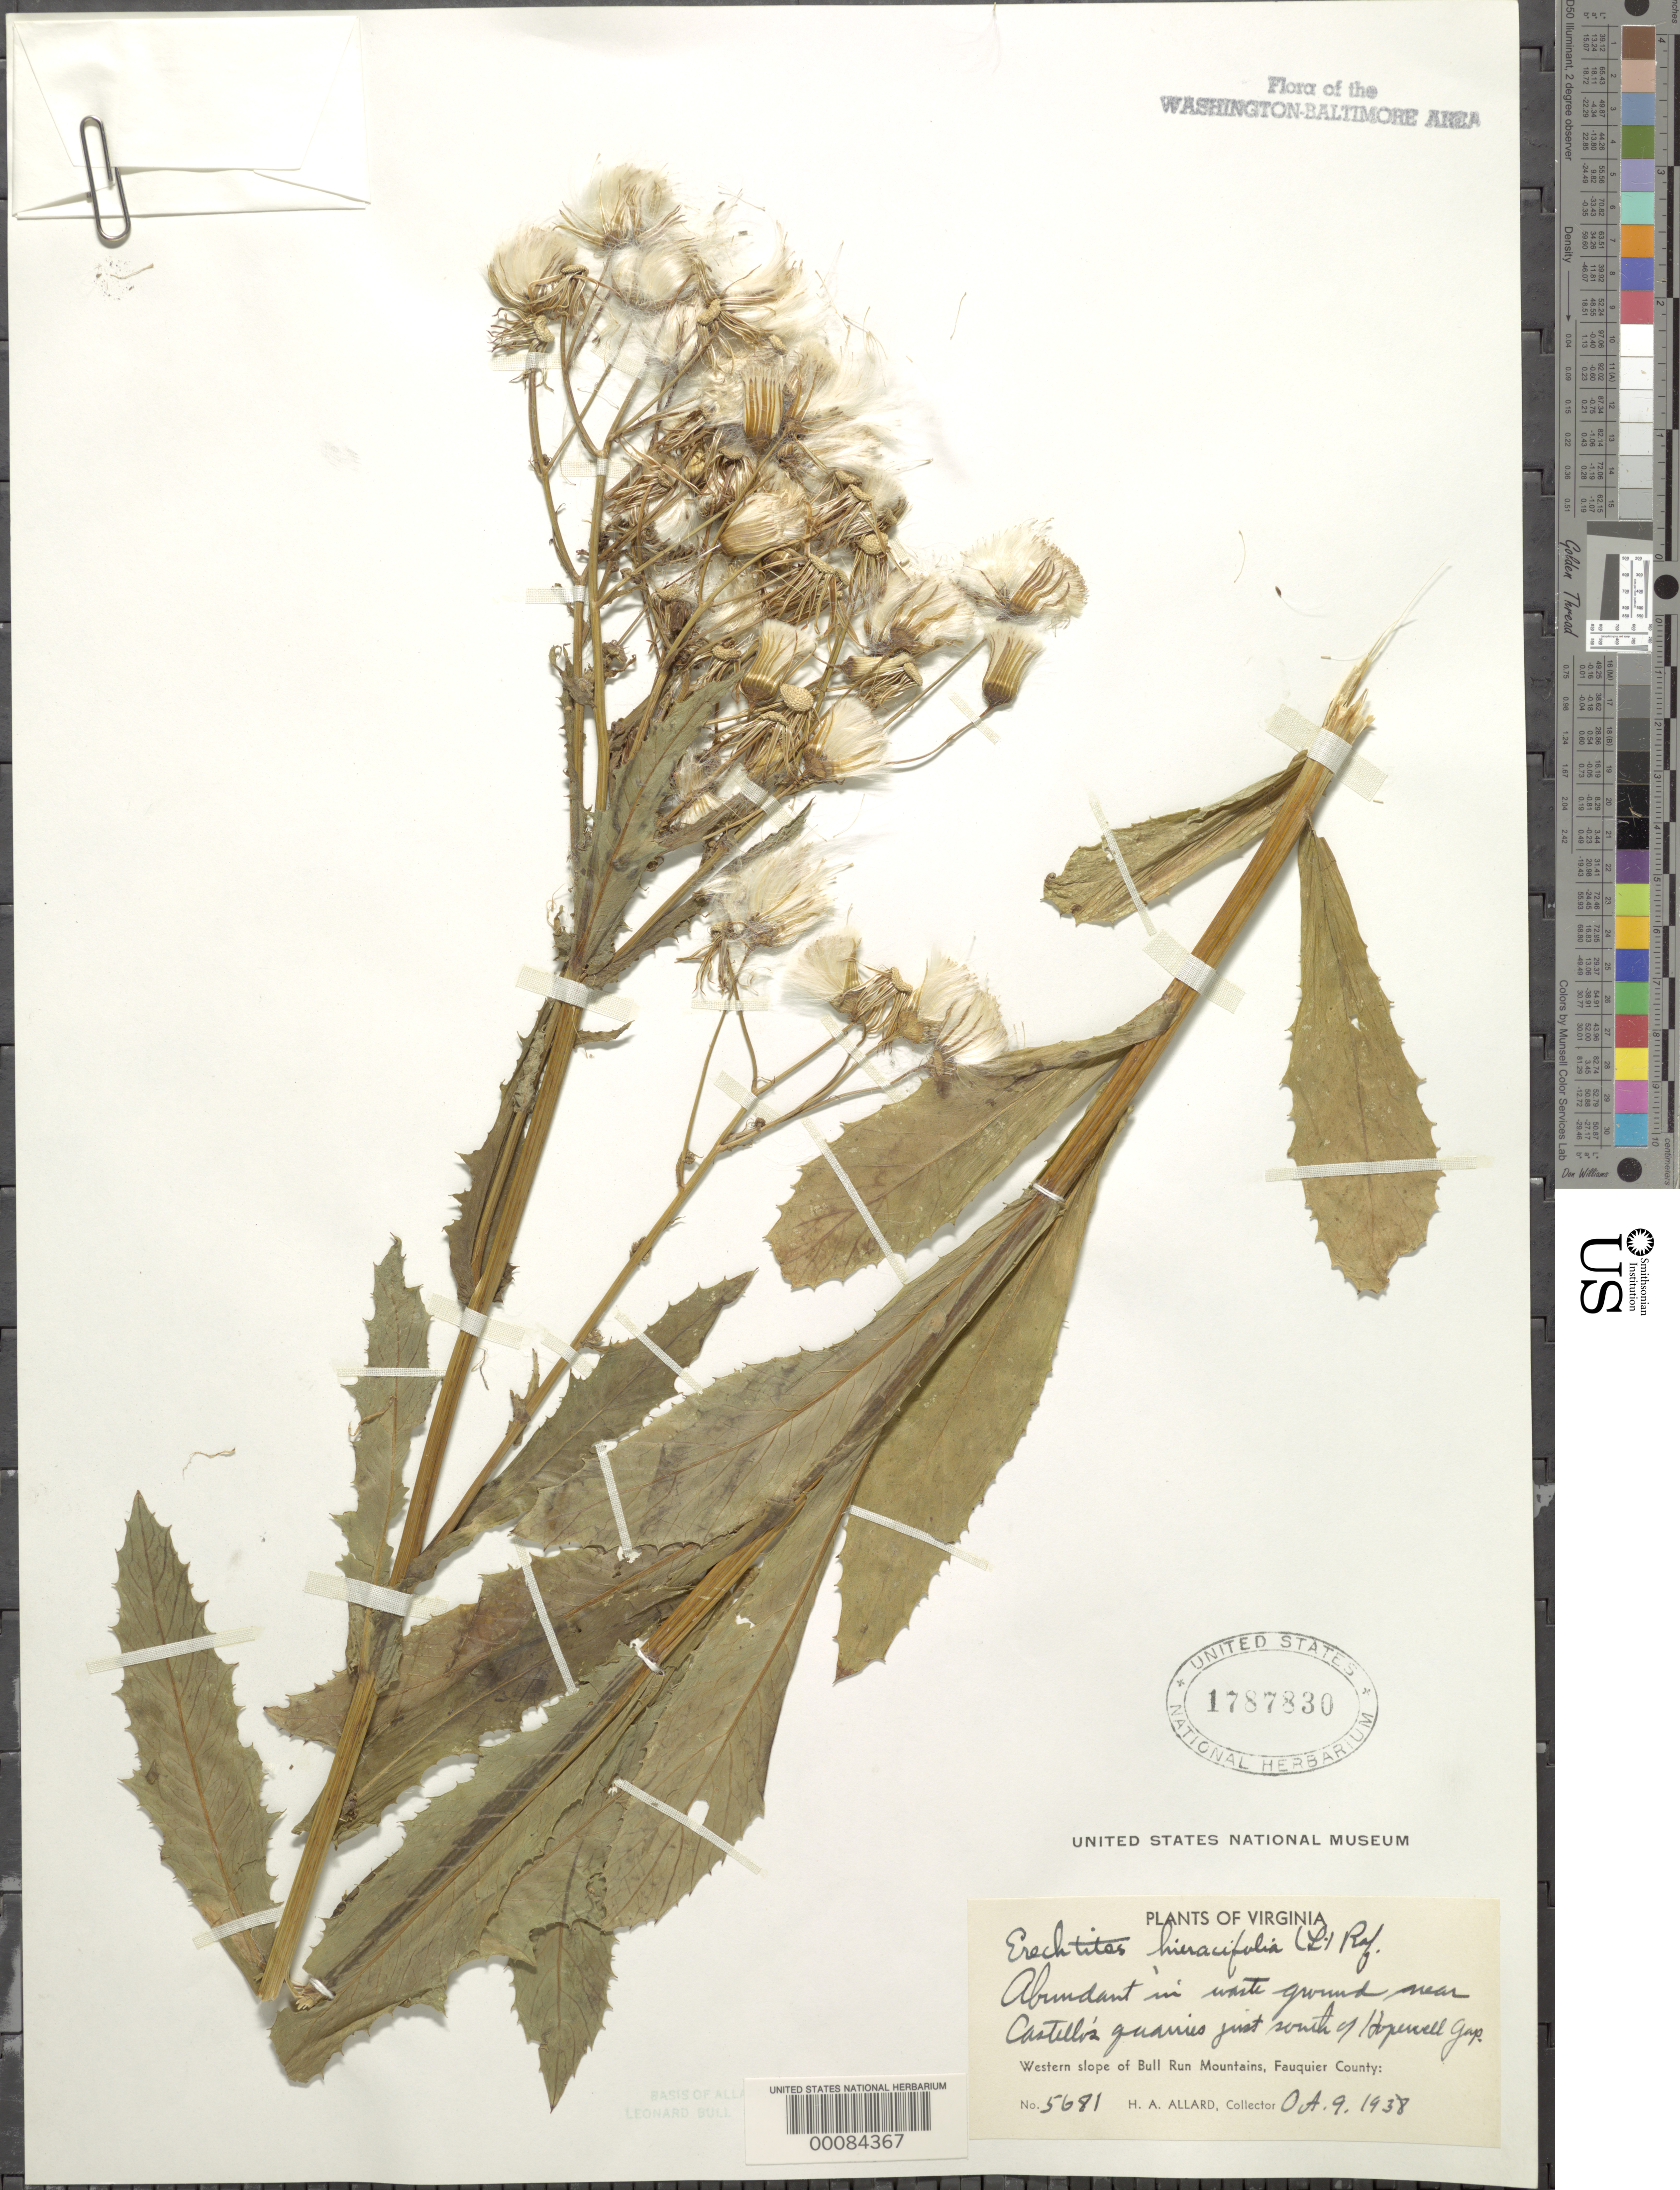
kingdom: Plantae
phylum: Tracheophyta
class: Magnoliopsida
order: Asterales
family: Asteraceae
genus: Erechtites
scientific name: Erechtites hieraciifolius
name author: (L.) Raf. ex DC.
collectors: H. A. Allard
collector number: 5681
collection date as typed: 09 Oct 1938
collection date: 1938-10-09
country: United States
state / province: Virginia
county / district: Fauquier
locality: South of Hopewell Gap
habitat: Waste ground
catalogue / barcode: US 1787830